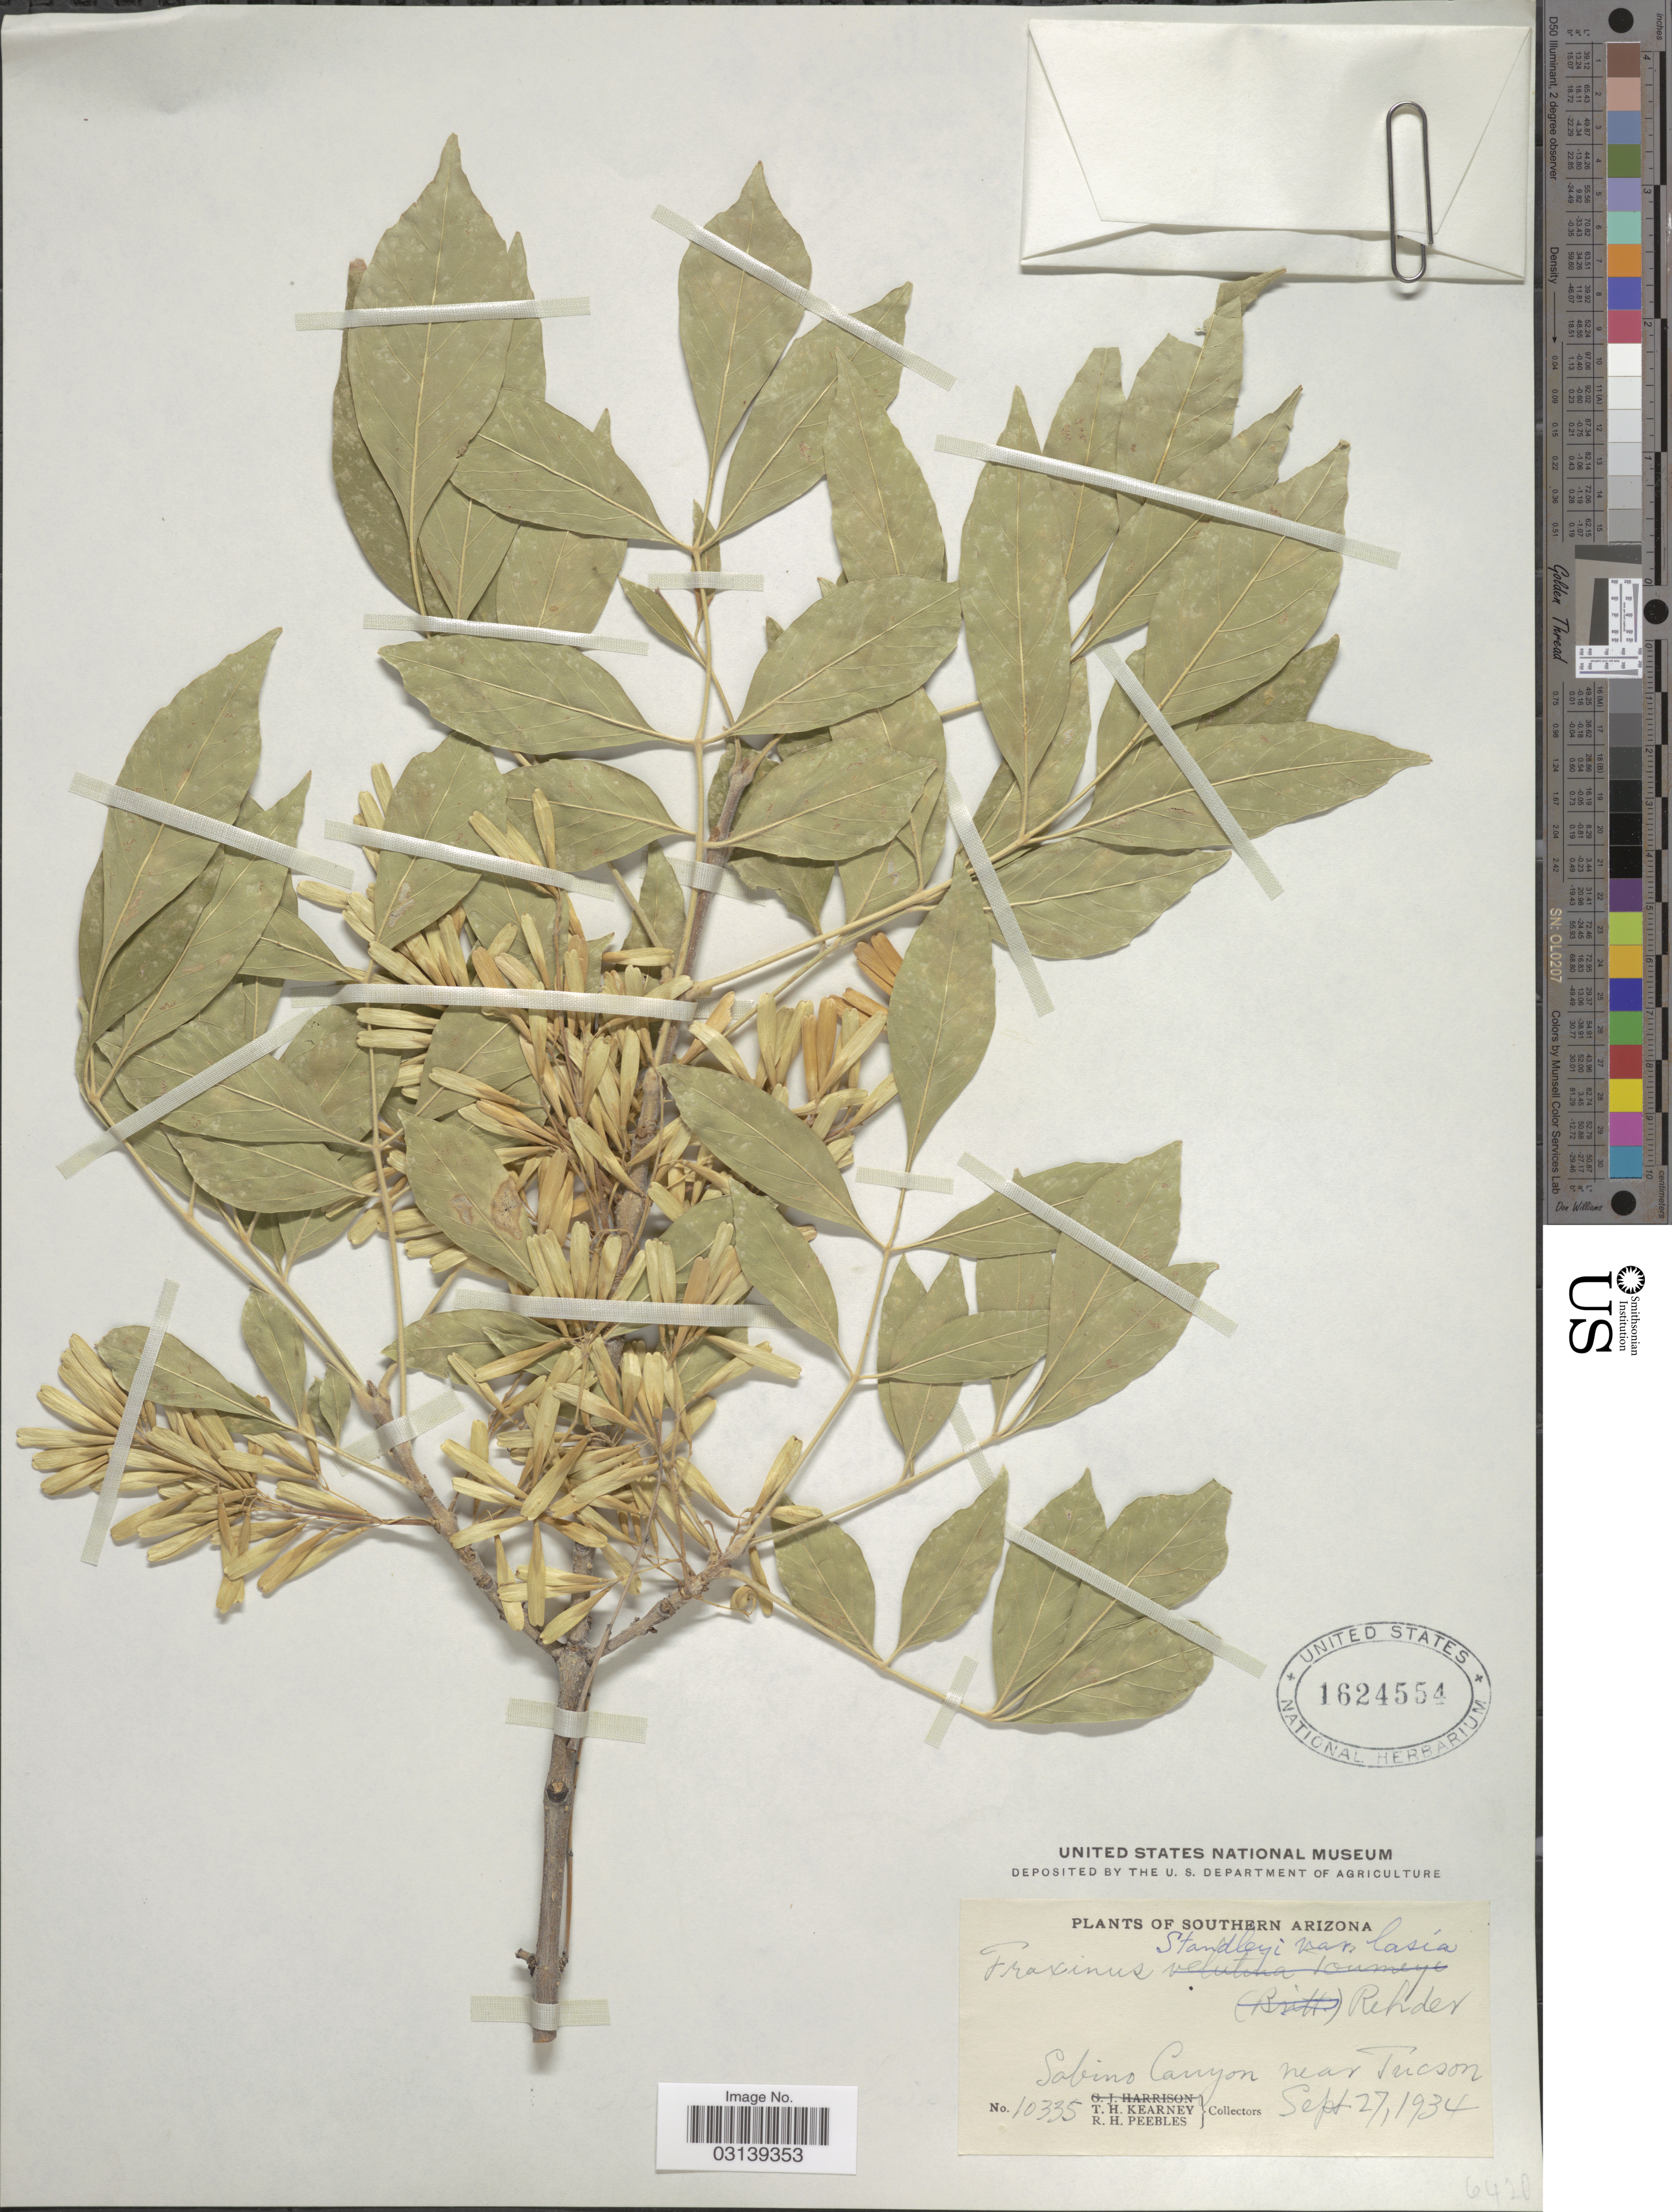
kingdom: Plantae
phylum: Tracheophyta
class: Magnoliopsida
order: Lamiales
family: Oleaceae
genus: Fraxinus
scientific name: Fraxinus velutina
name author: Torr.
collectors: T. H. Kearney & R. H. Peebles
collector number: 10335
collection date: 1934-09-27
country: United States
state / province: Arizona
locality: Southern Arizona, Sabino Canyon near Tucson.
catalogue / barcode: US 1624554